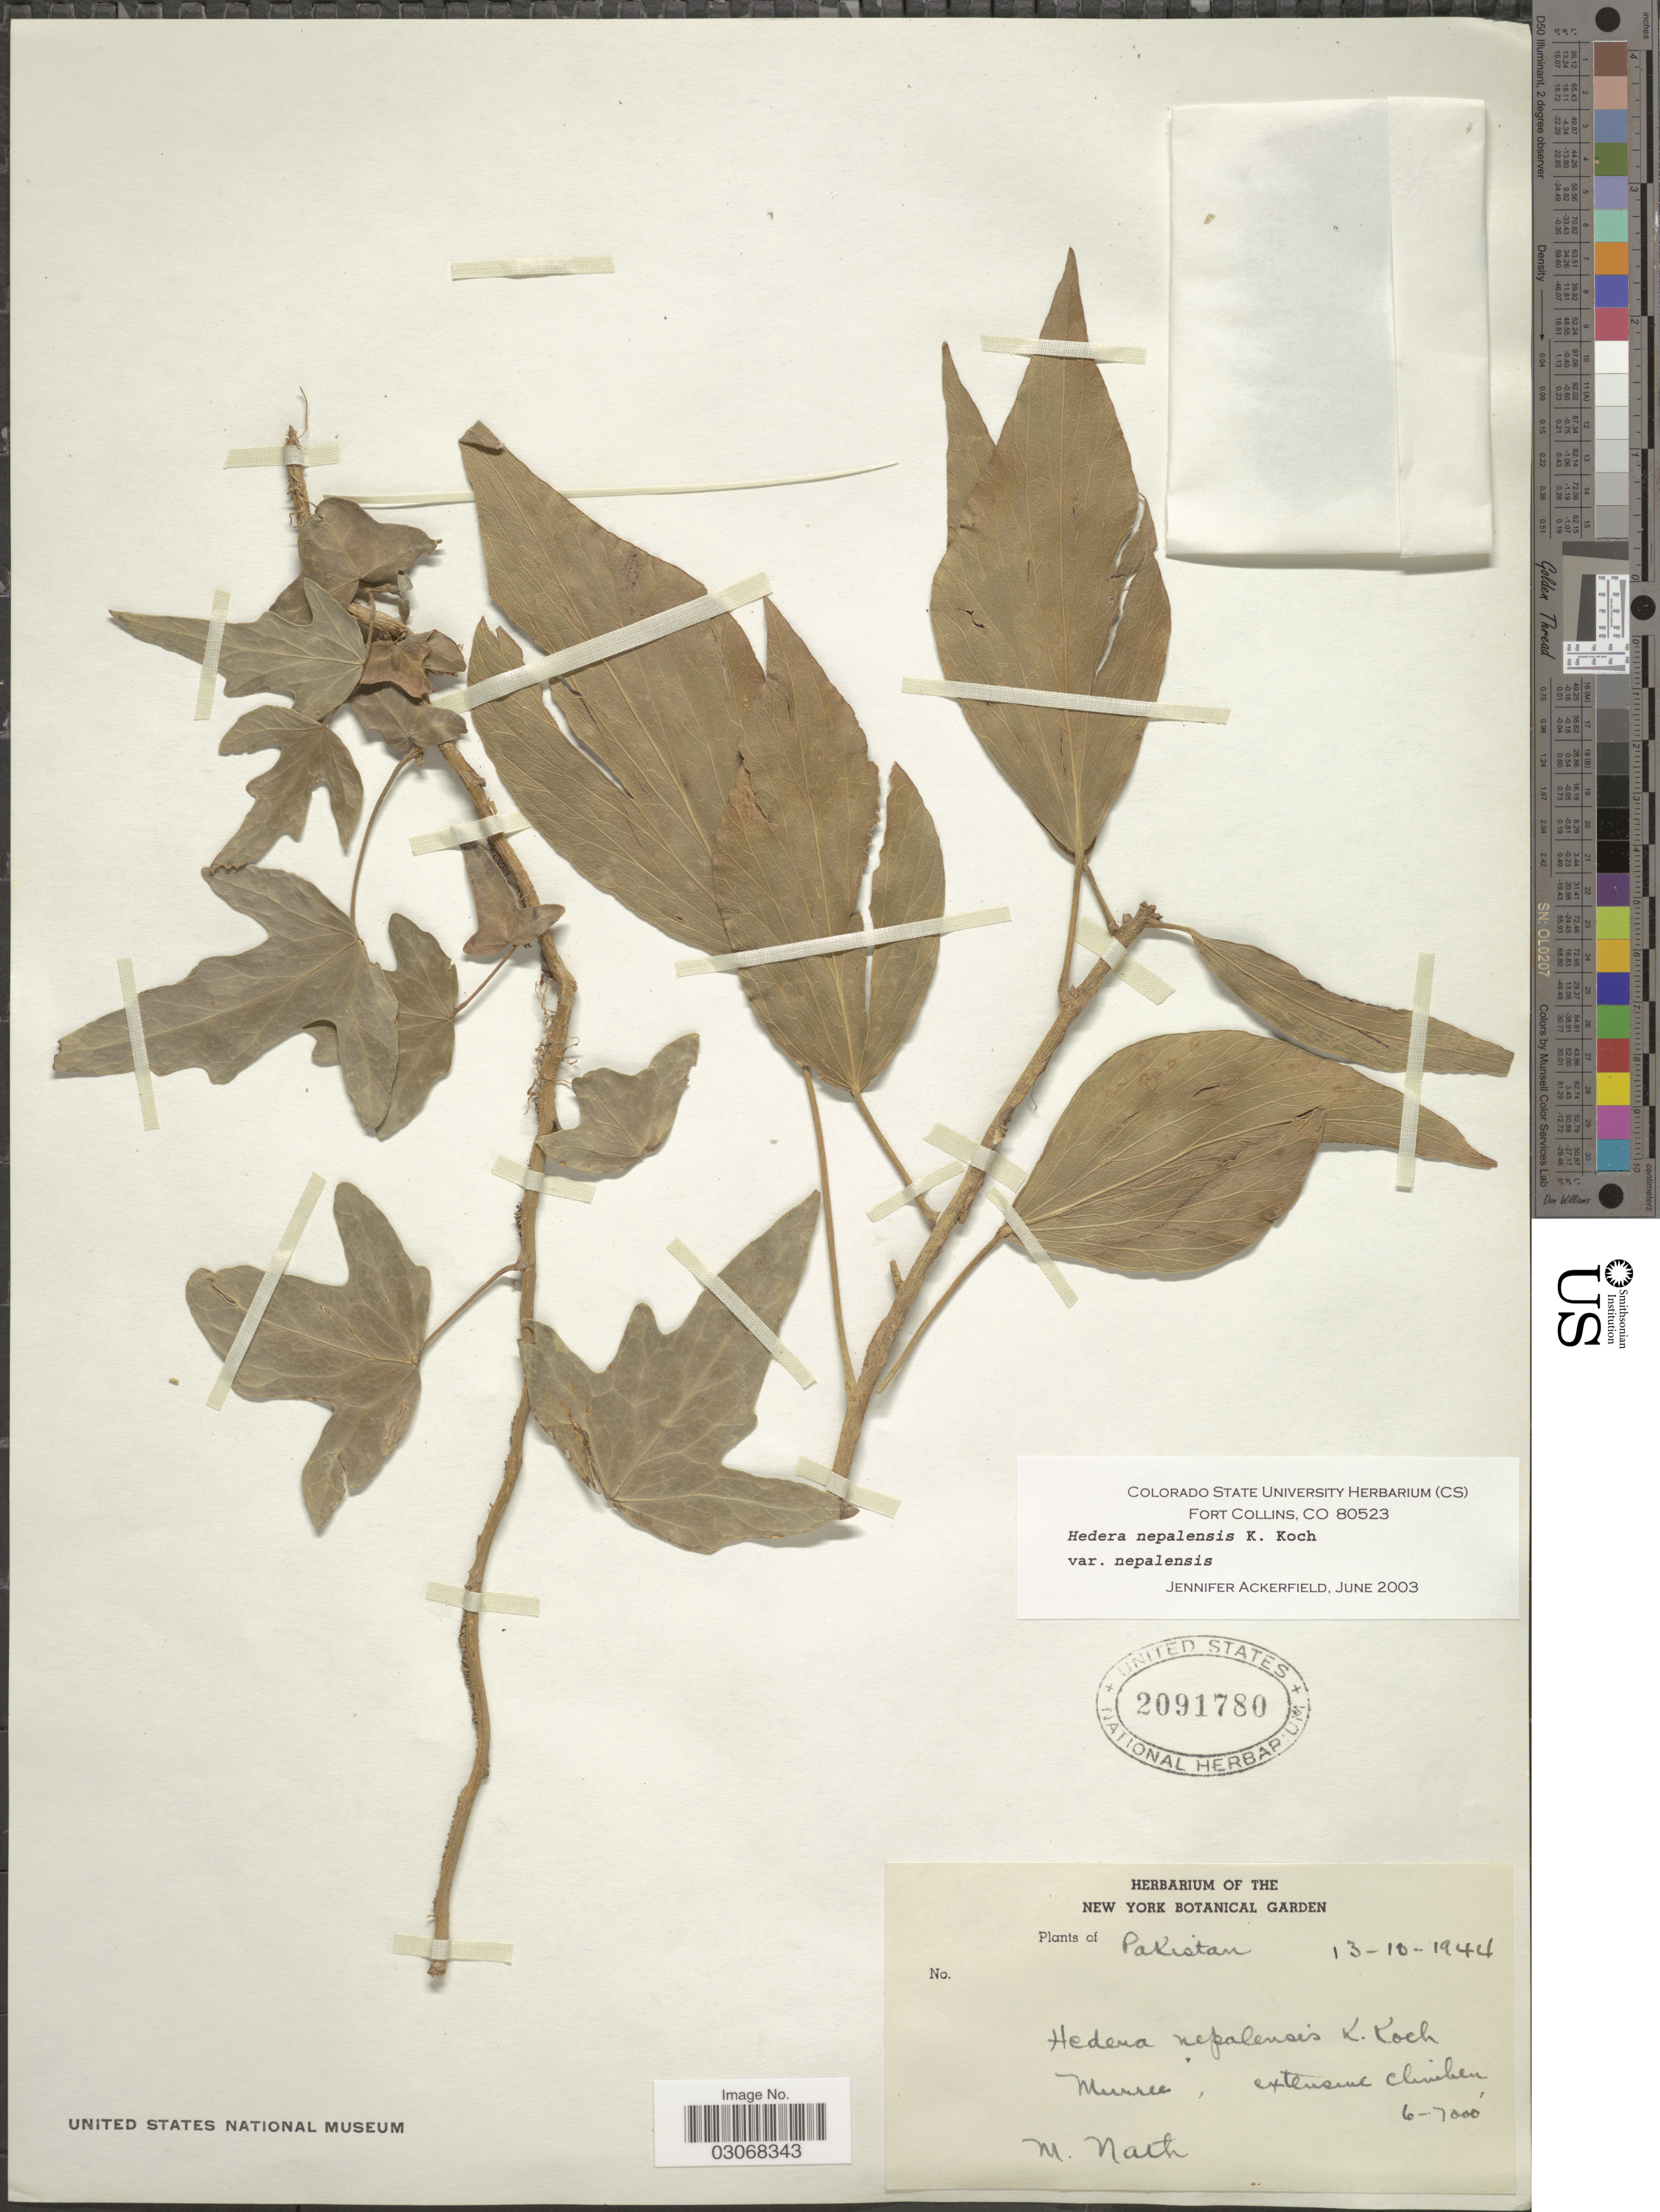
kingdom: Plantae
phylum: Tracheophyta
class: Magnoliopsida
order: Apiales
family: Araliaceae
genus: Hedera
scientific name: Hedera nepalensis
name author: K. Koch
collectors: M. Nath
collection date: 1944-10-13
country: Pakistan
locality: Murree.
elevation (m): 1829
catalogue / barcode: US 2091780